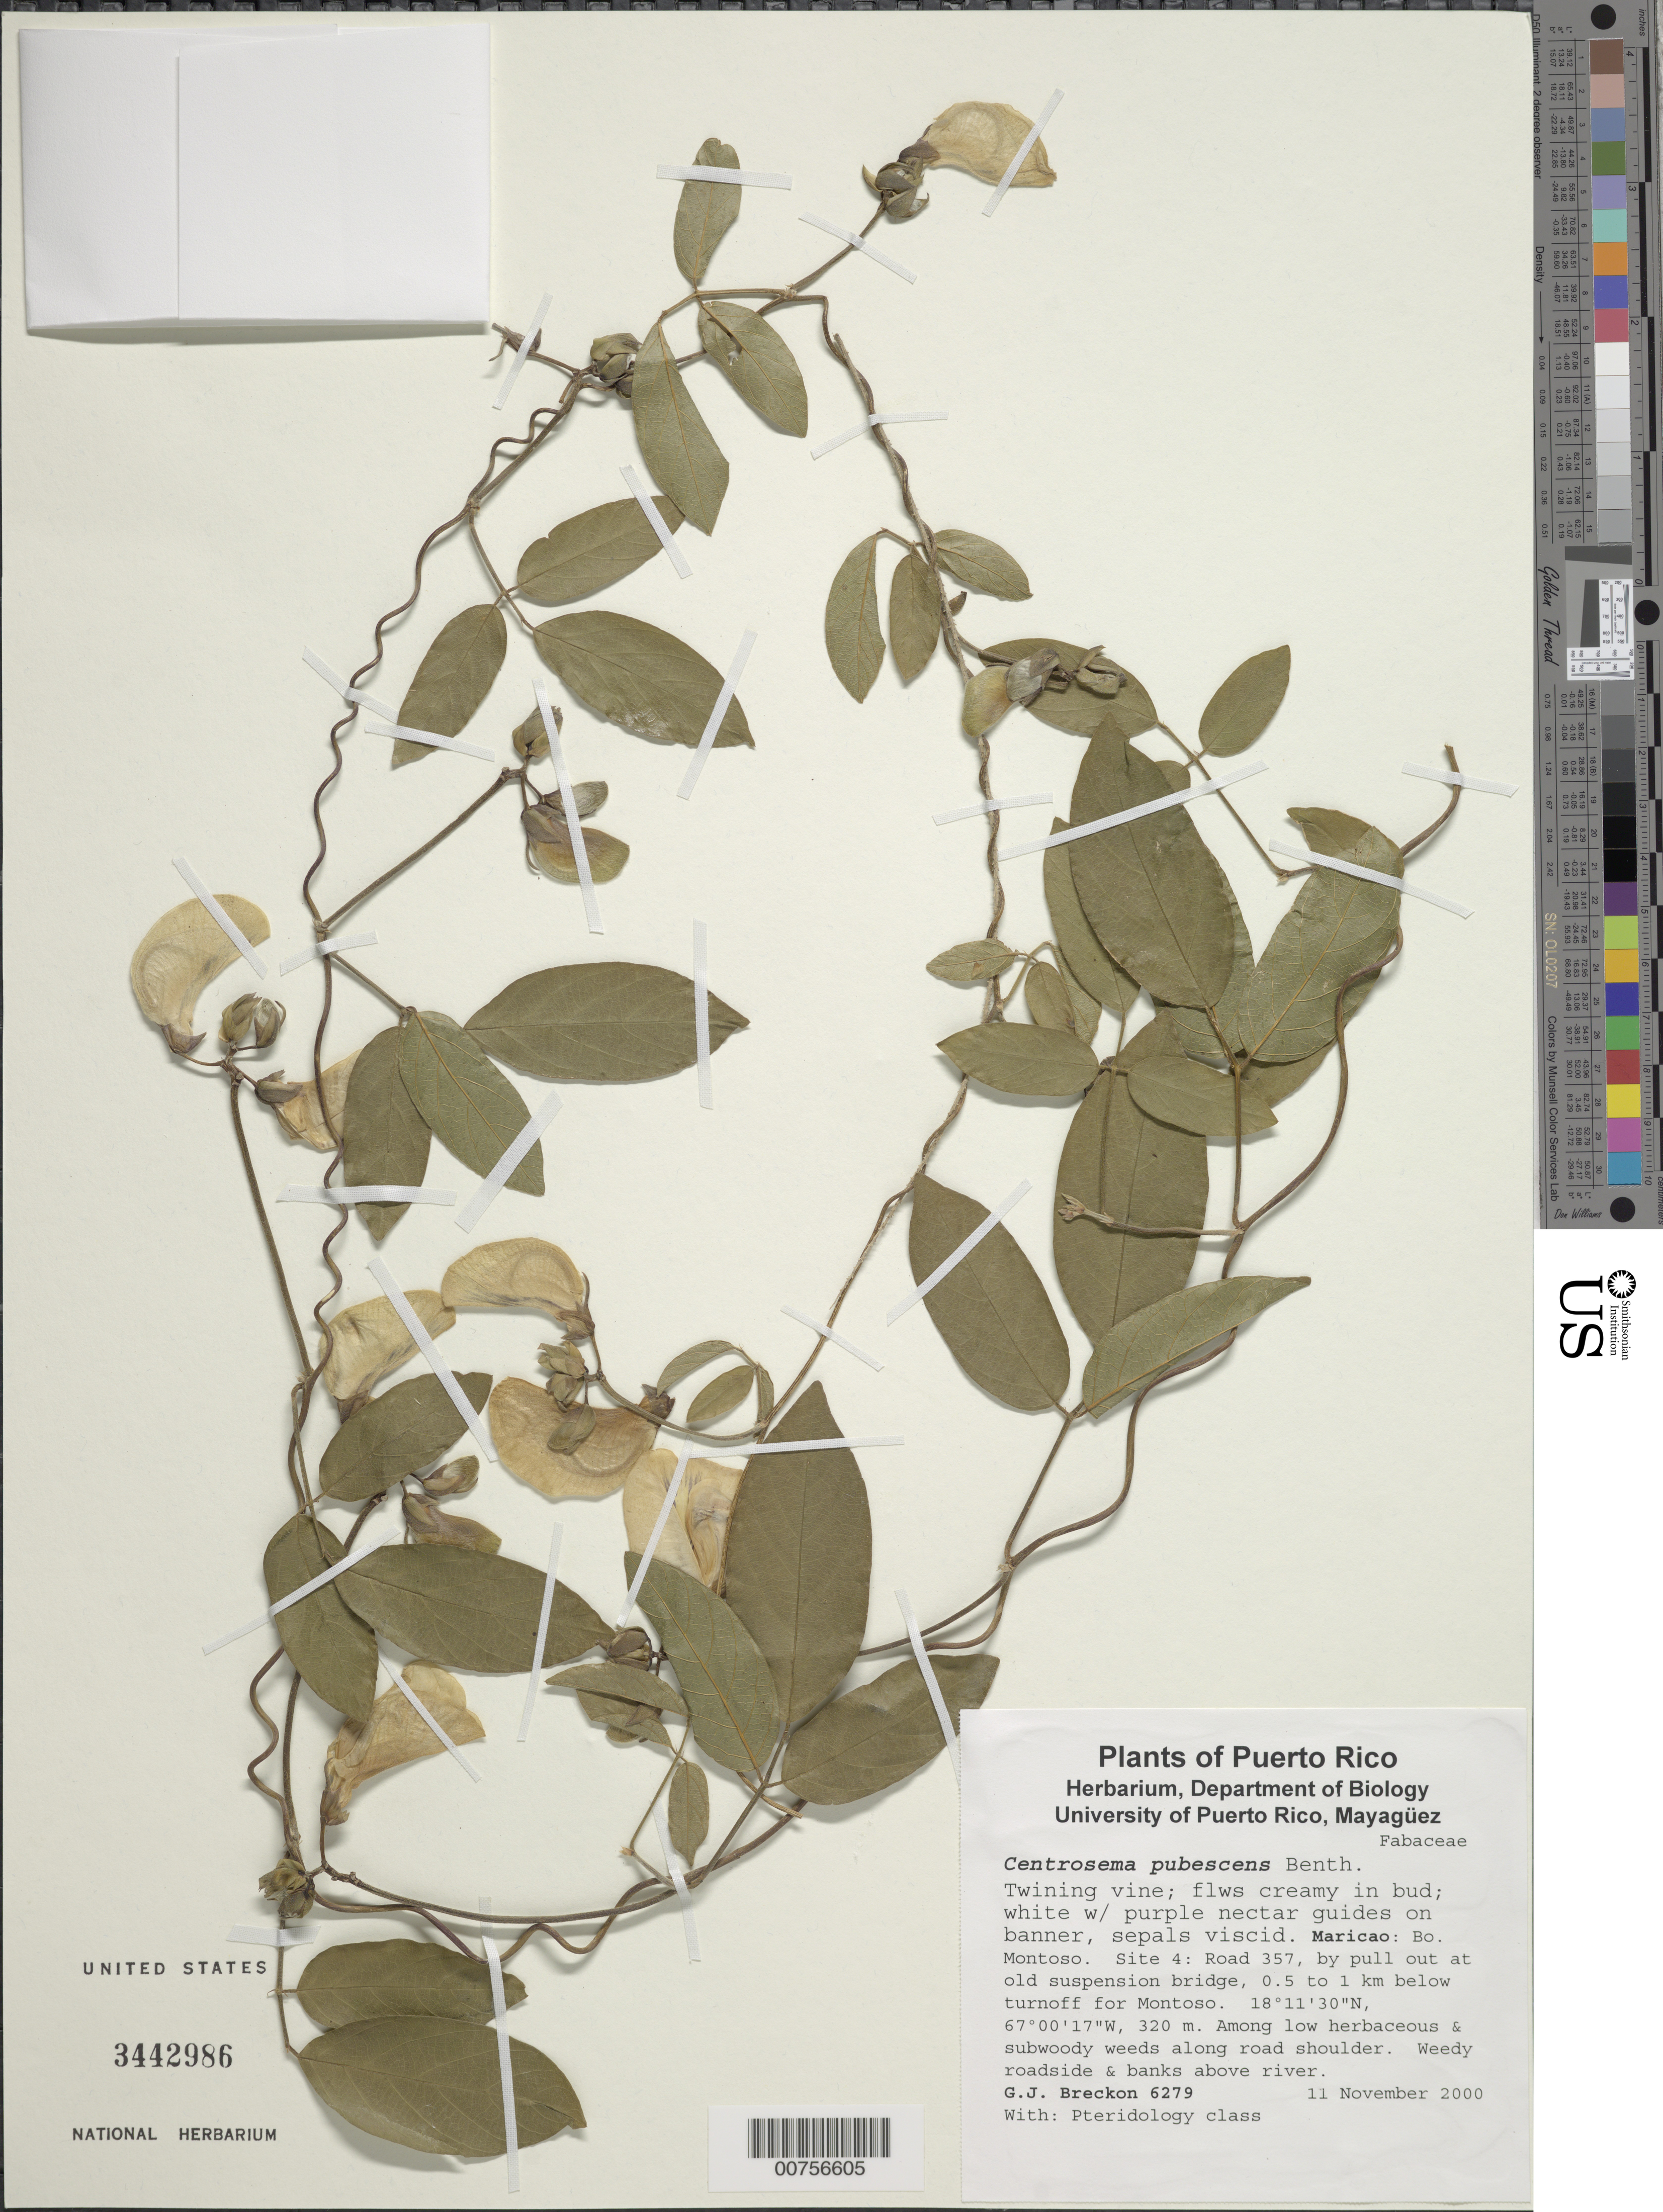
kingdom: Plantae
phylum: Tracheophyta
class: Magnoliopsida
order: Fabales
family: Fabaceae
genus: Centrosema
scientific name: Centrosema pubescens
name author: Benth.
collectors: G. J. Breckon & Pteridology class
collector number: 6279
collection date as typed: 11 Nov 2000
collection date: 2000-11-11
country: Puerto Rico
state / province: Maricao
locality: Maricao: Bo. Montoso. Site 4: Road 357, by pull out at old suspension bridge, 0.5-1 km below turnoff for Montoso.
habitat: Among low herbaceous and subwoody weeds along road shoulder. Weedy roadside & banks above river.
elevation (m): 320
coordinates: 18.19166667, -67.00472222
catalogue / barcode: US 3442986